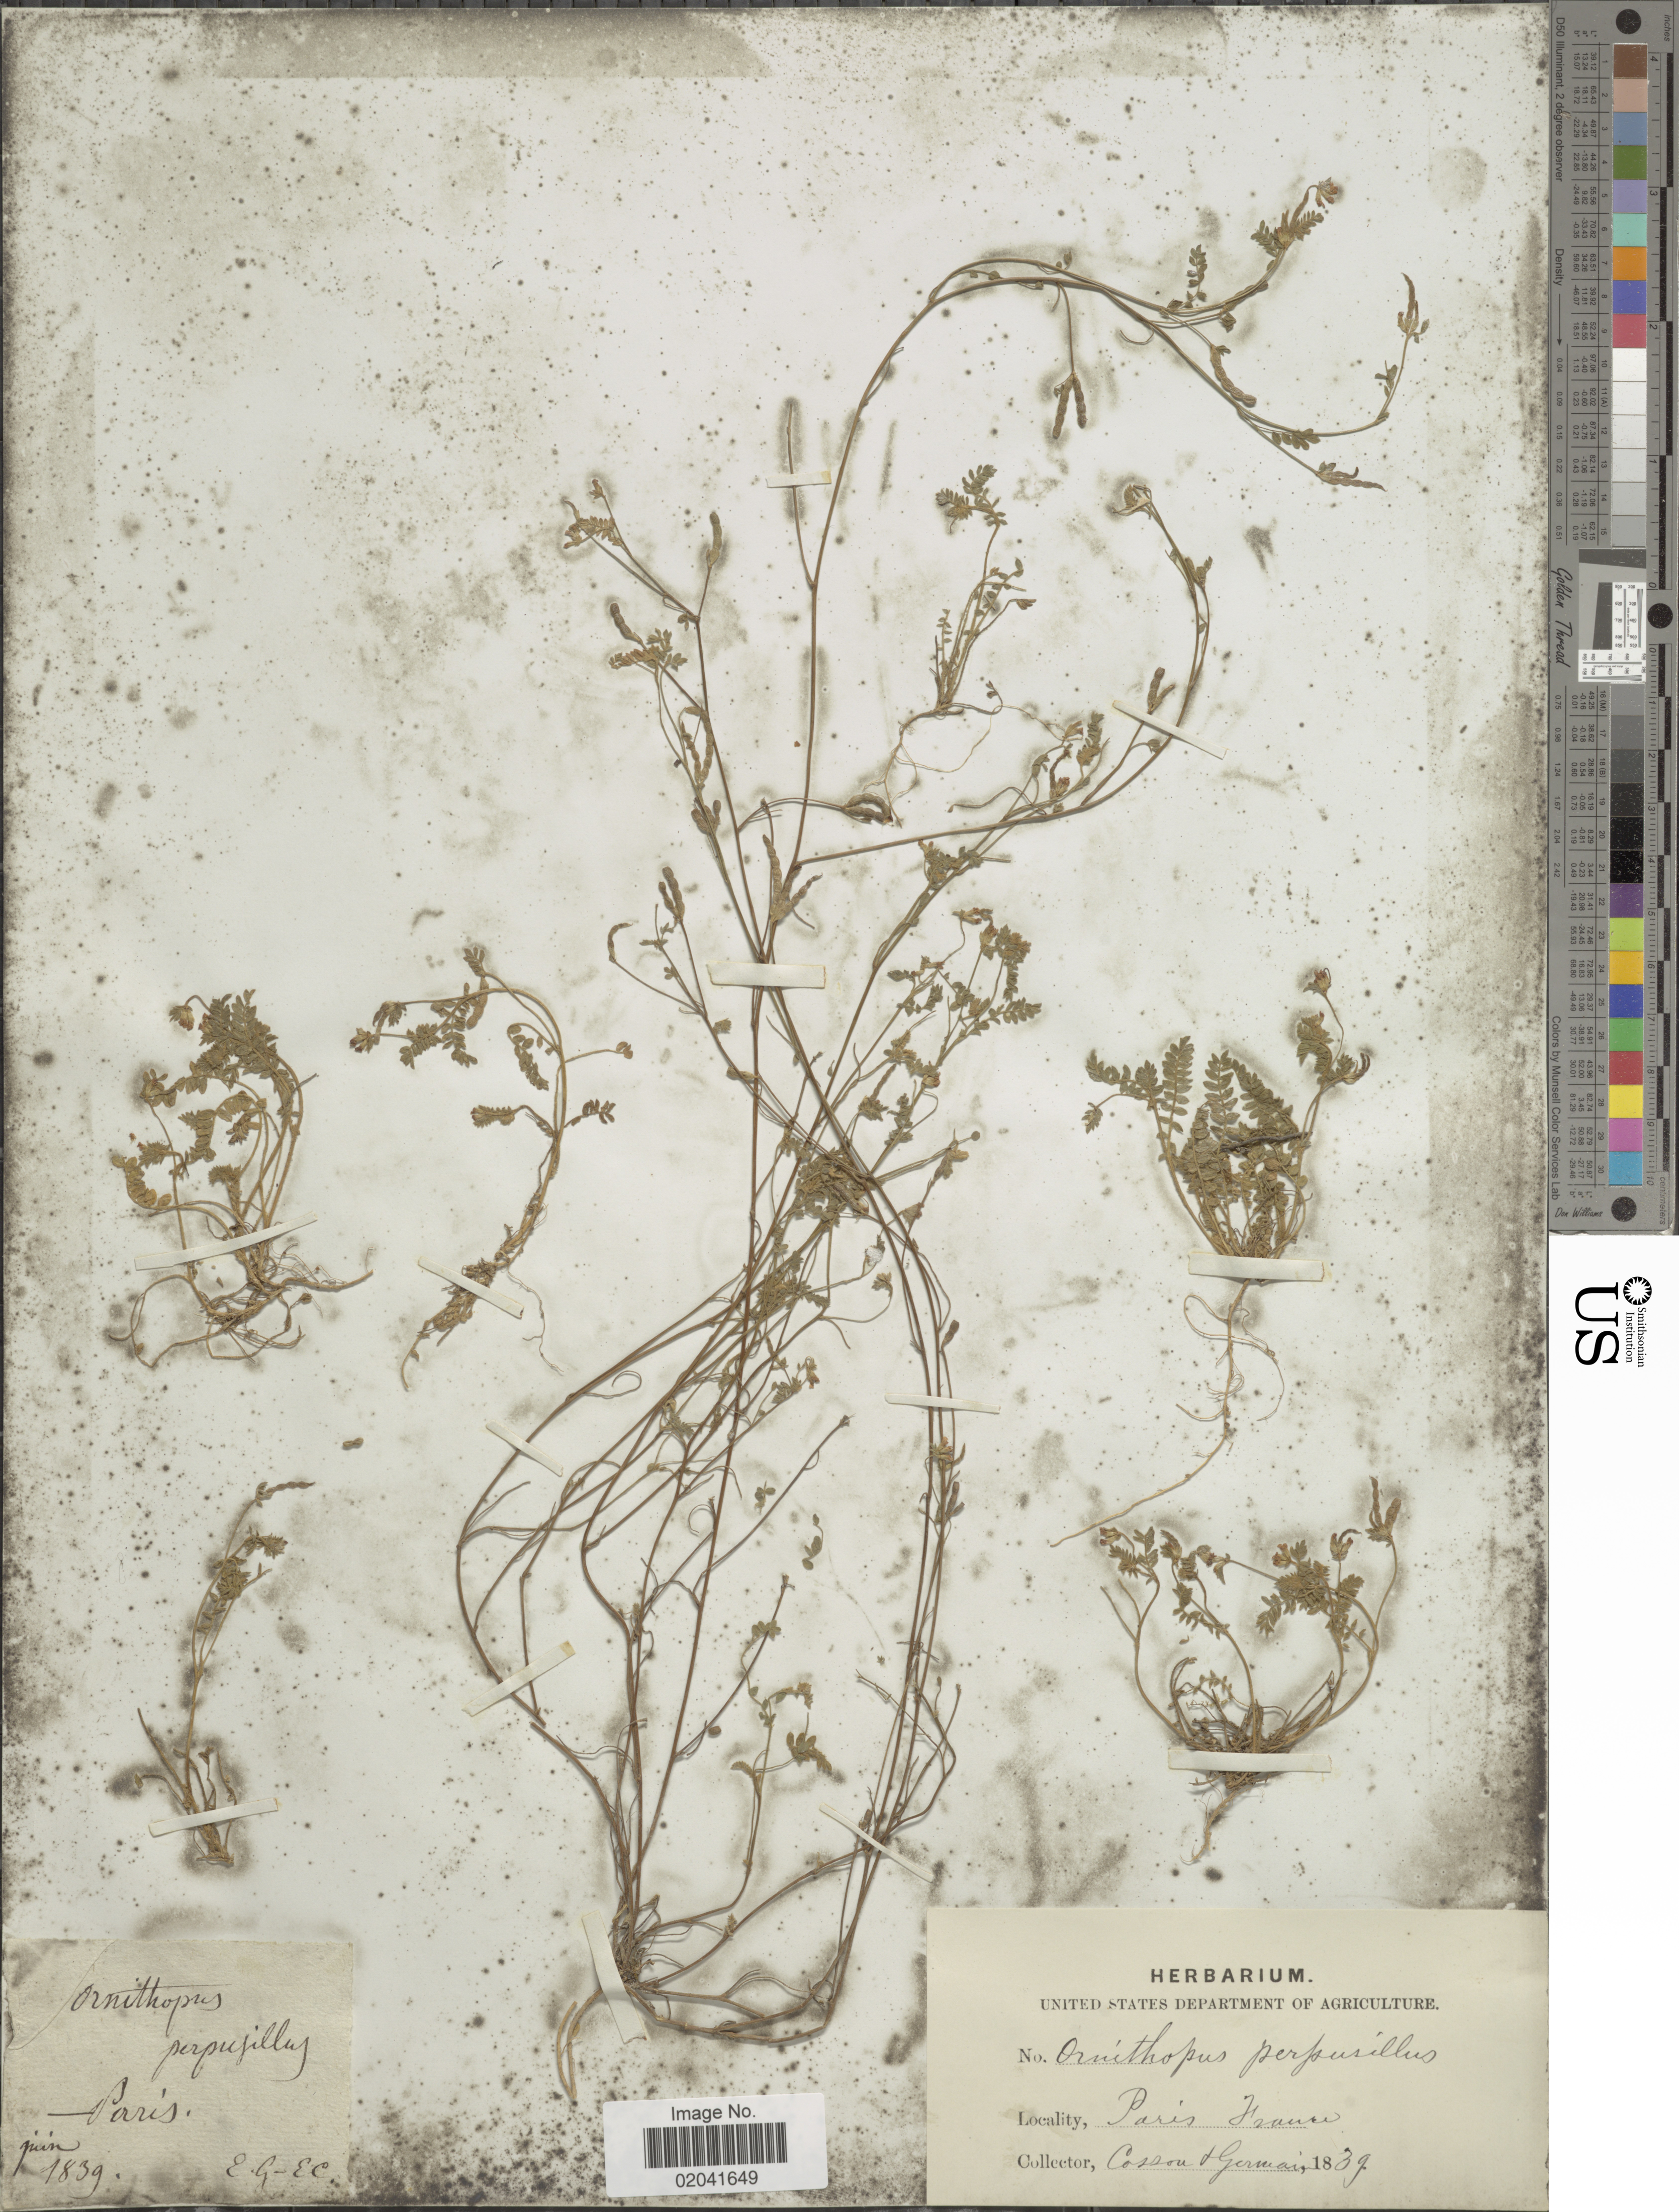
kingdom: Plantae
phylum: Tracheophyta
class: Magnoliopsida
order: Fabales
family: Fabaceae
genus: Ornithopus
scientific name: Ornithopus perpusillus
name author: L.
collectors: E. Cosson & -. Germain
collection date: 1839-06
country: France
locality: Paris, France.